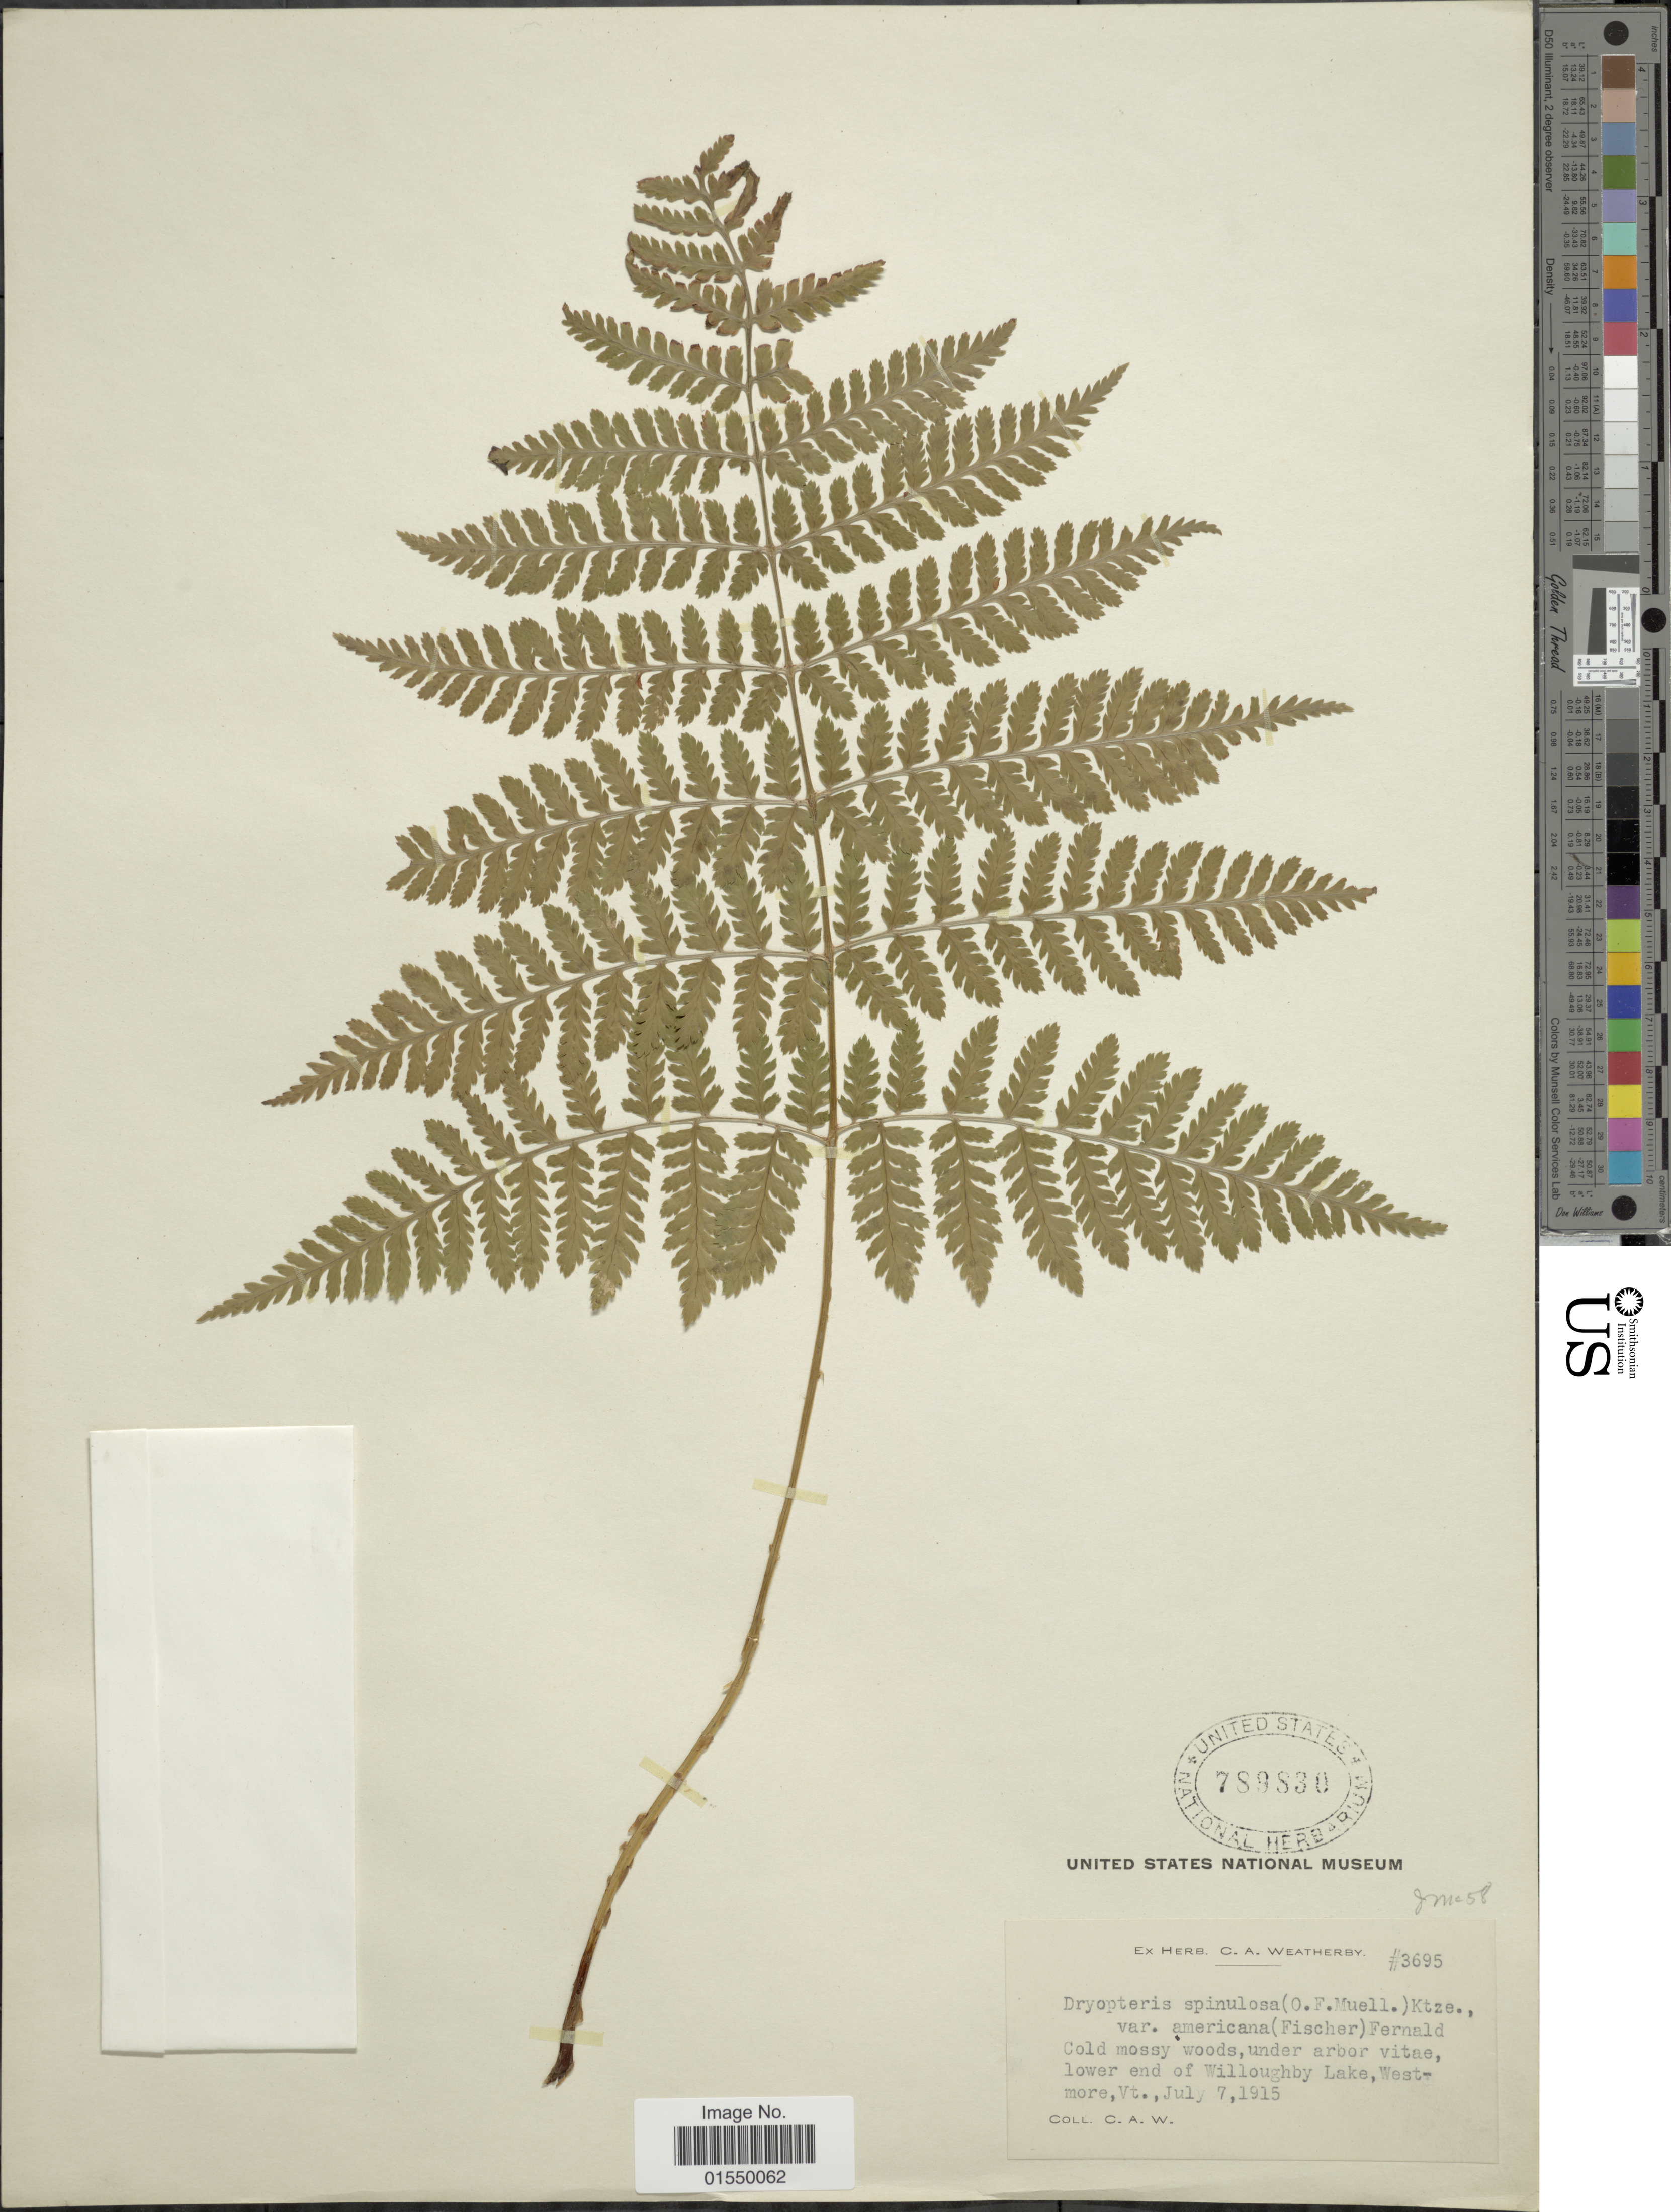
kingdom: Plantae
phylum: Tracheophyta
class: Polypodiopsida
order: Polypodiales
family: Dryopteridaceae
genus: Dryopteris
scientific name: Dryopteris campyloptera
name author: Clarkson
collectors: C. A. Weatherby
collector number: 3695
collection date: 1915-07-07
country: United States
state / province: Vermont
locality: Lower end of Willoughby Lake, Westmore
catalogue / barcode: US 789830